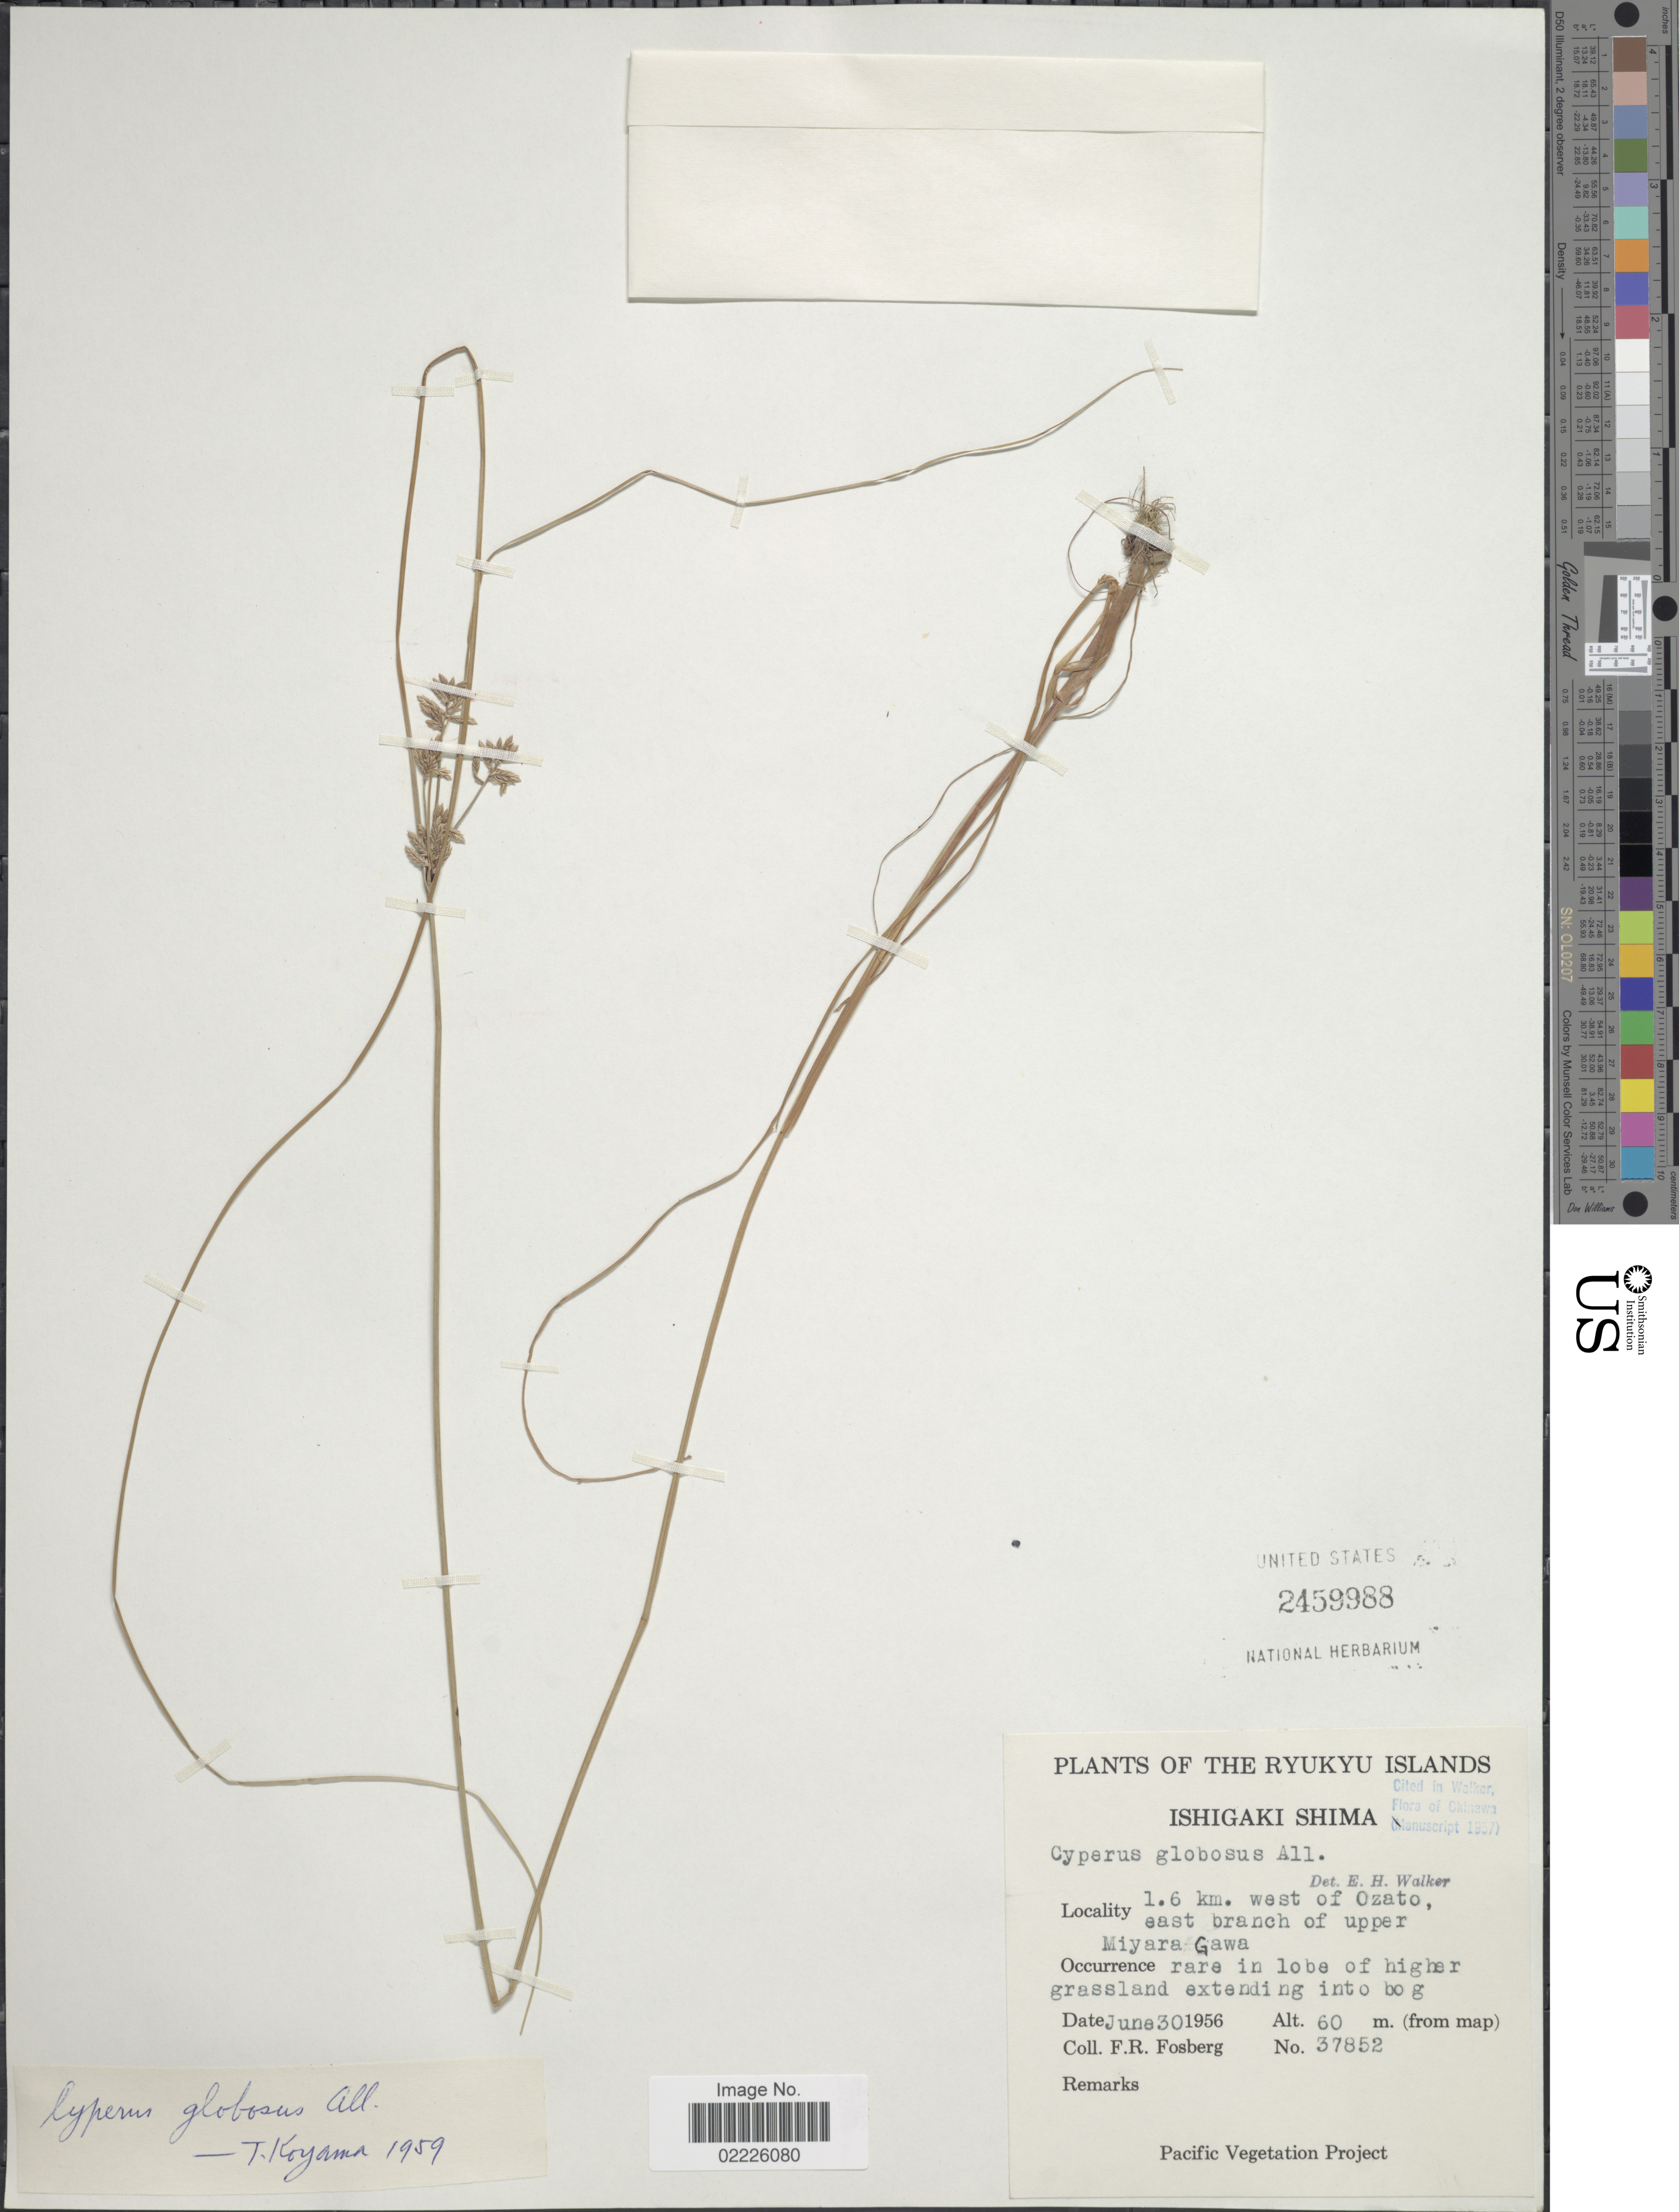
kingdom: Plantae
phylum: Tracheophyta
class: Liliopsida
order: Poales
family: Cyperaceae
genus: Cyperus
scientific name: Cyperus flavidus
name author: Retz.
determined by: Strong, Mark T., (BOT), Smithsonian Institution - National Museum of Natural History (UNITED STATES)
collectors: F. R. Fosberg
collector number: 37852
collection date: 1956-06-30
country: Japan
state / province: Okinawa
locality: The Ryukyu Islands, Ishigaki Shima, 1.6 km. west of Ozato, east branch of upper, Miyara Gawa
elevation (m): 60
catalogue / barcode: US 2459988